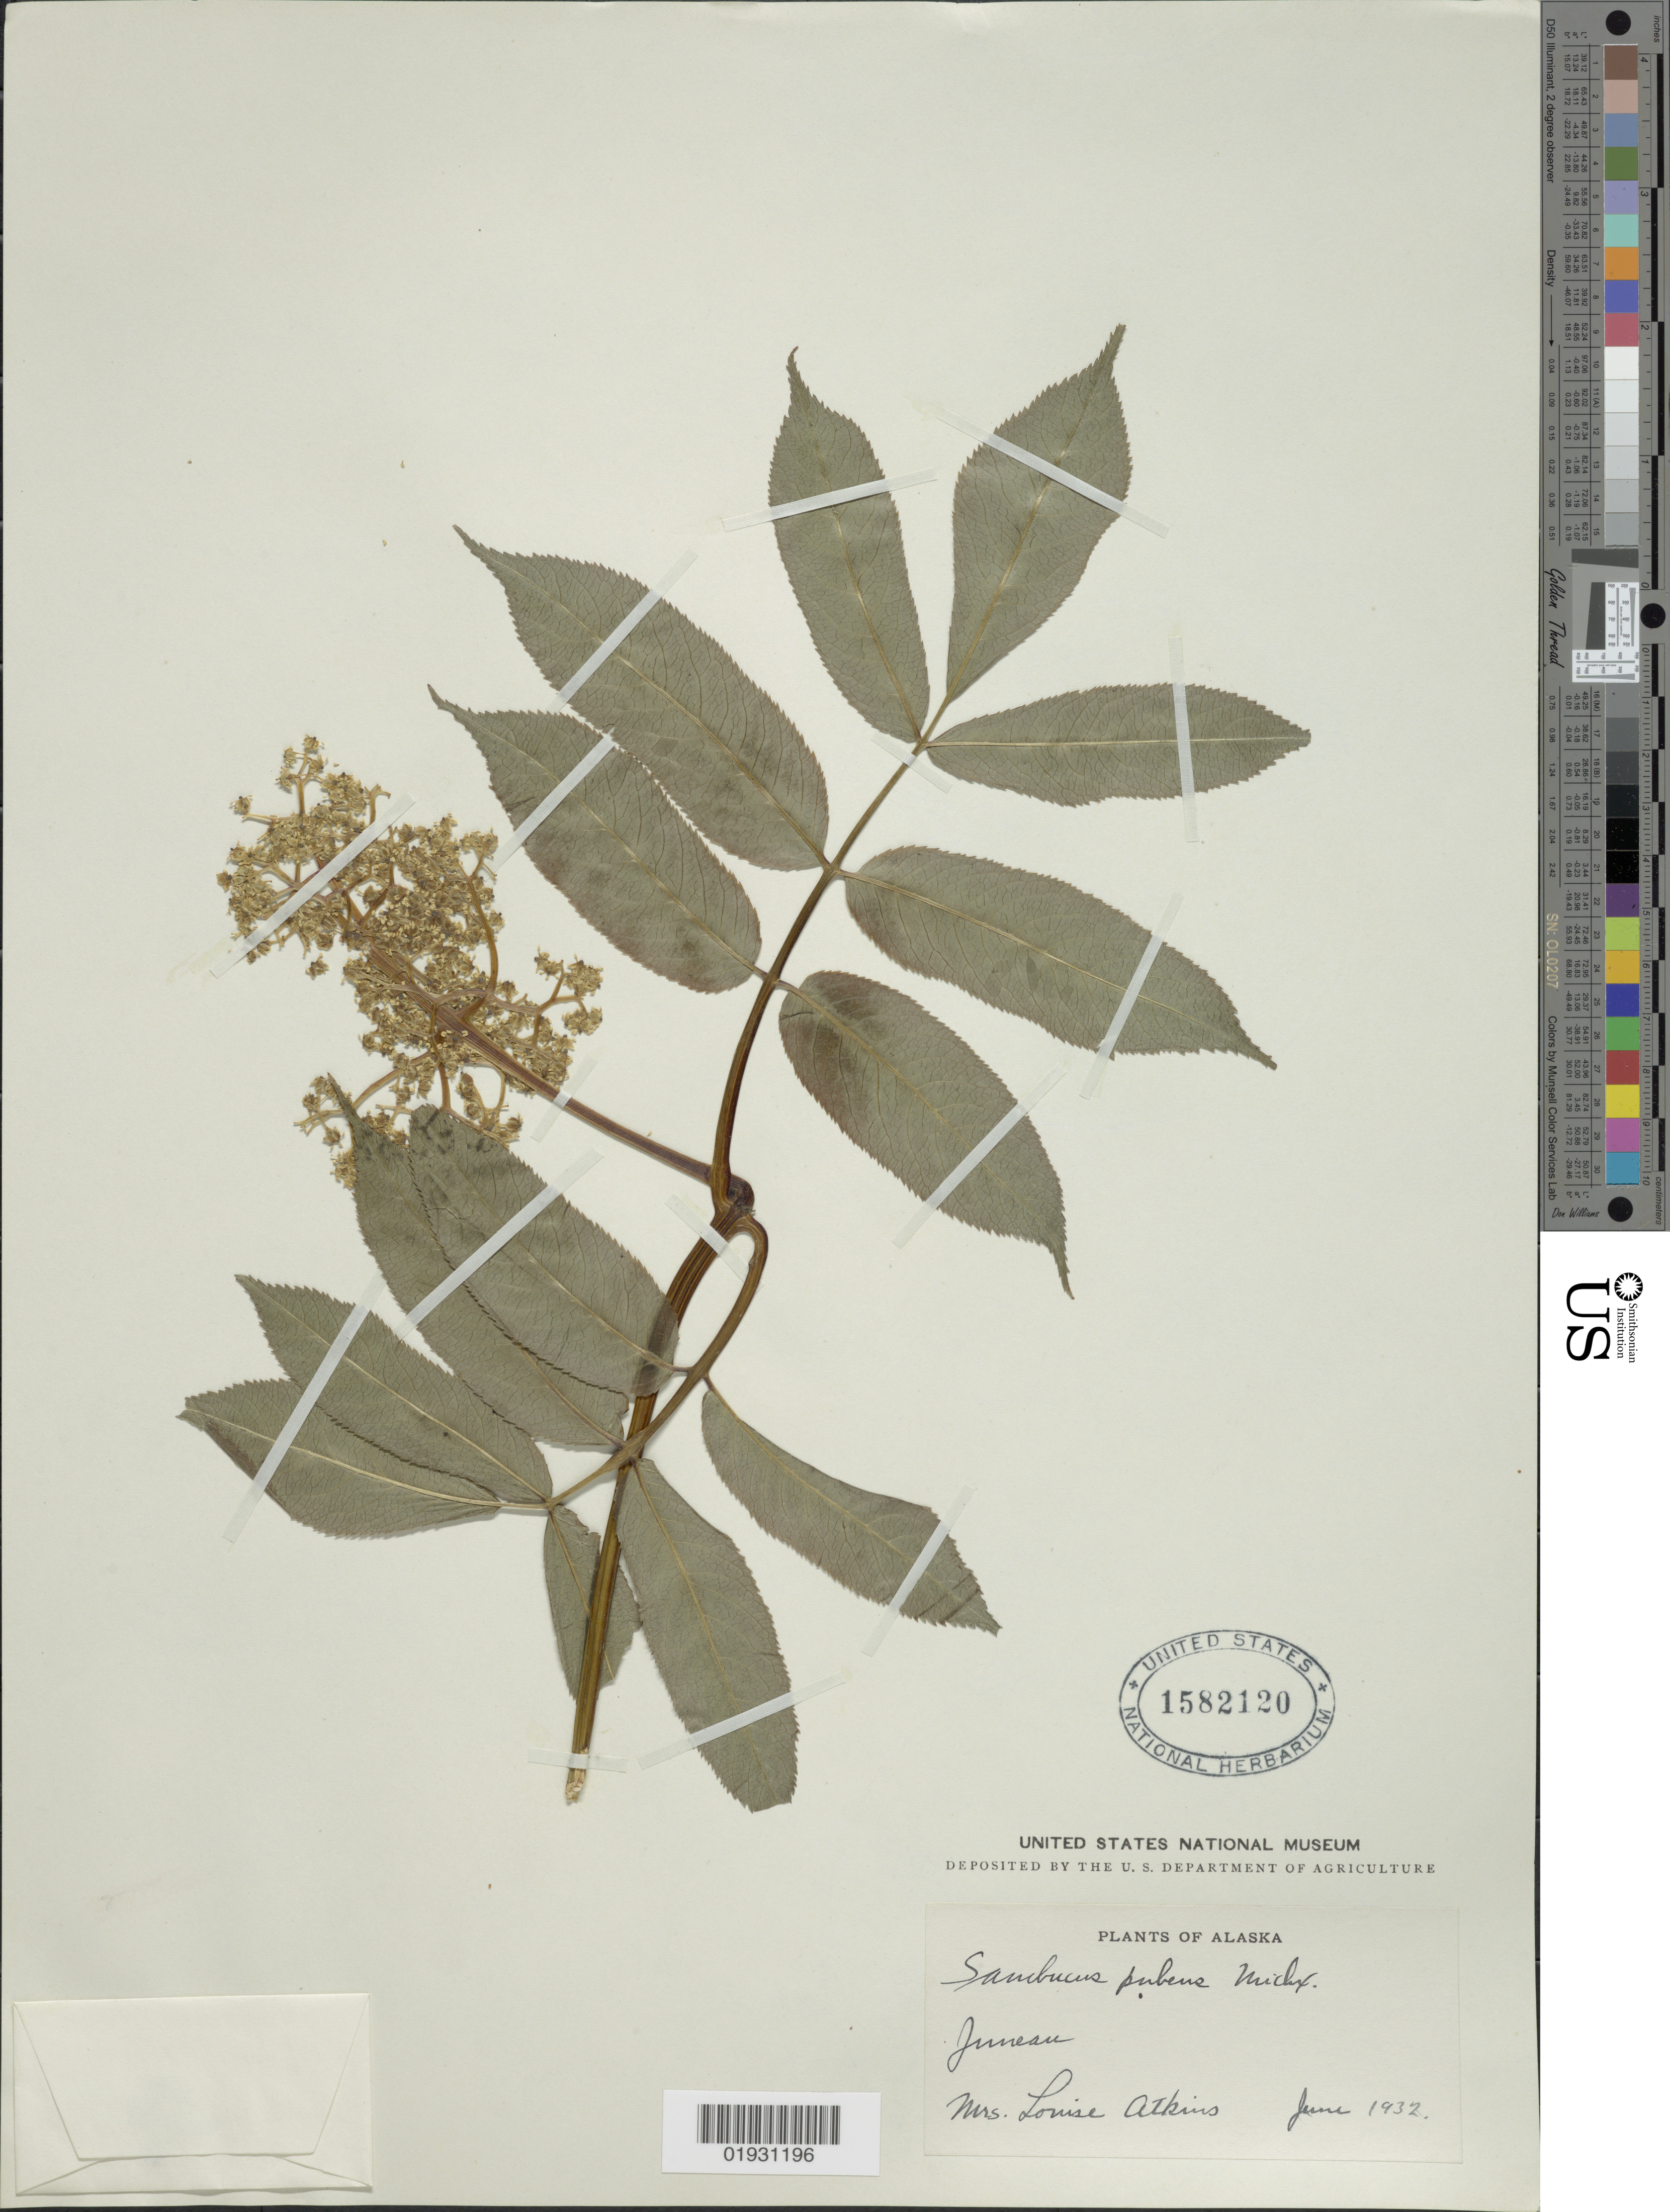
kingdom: Plantae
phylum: Tracheophyta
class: Magnoliopsida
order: Dipsacales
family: Viburnaceae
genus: Sambucus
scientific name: Sambucus pubens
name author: Michx.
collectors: L. Atkins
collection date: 1932-06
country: United States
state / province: Alaska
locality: Juneau.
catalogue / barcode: US 1582120